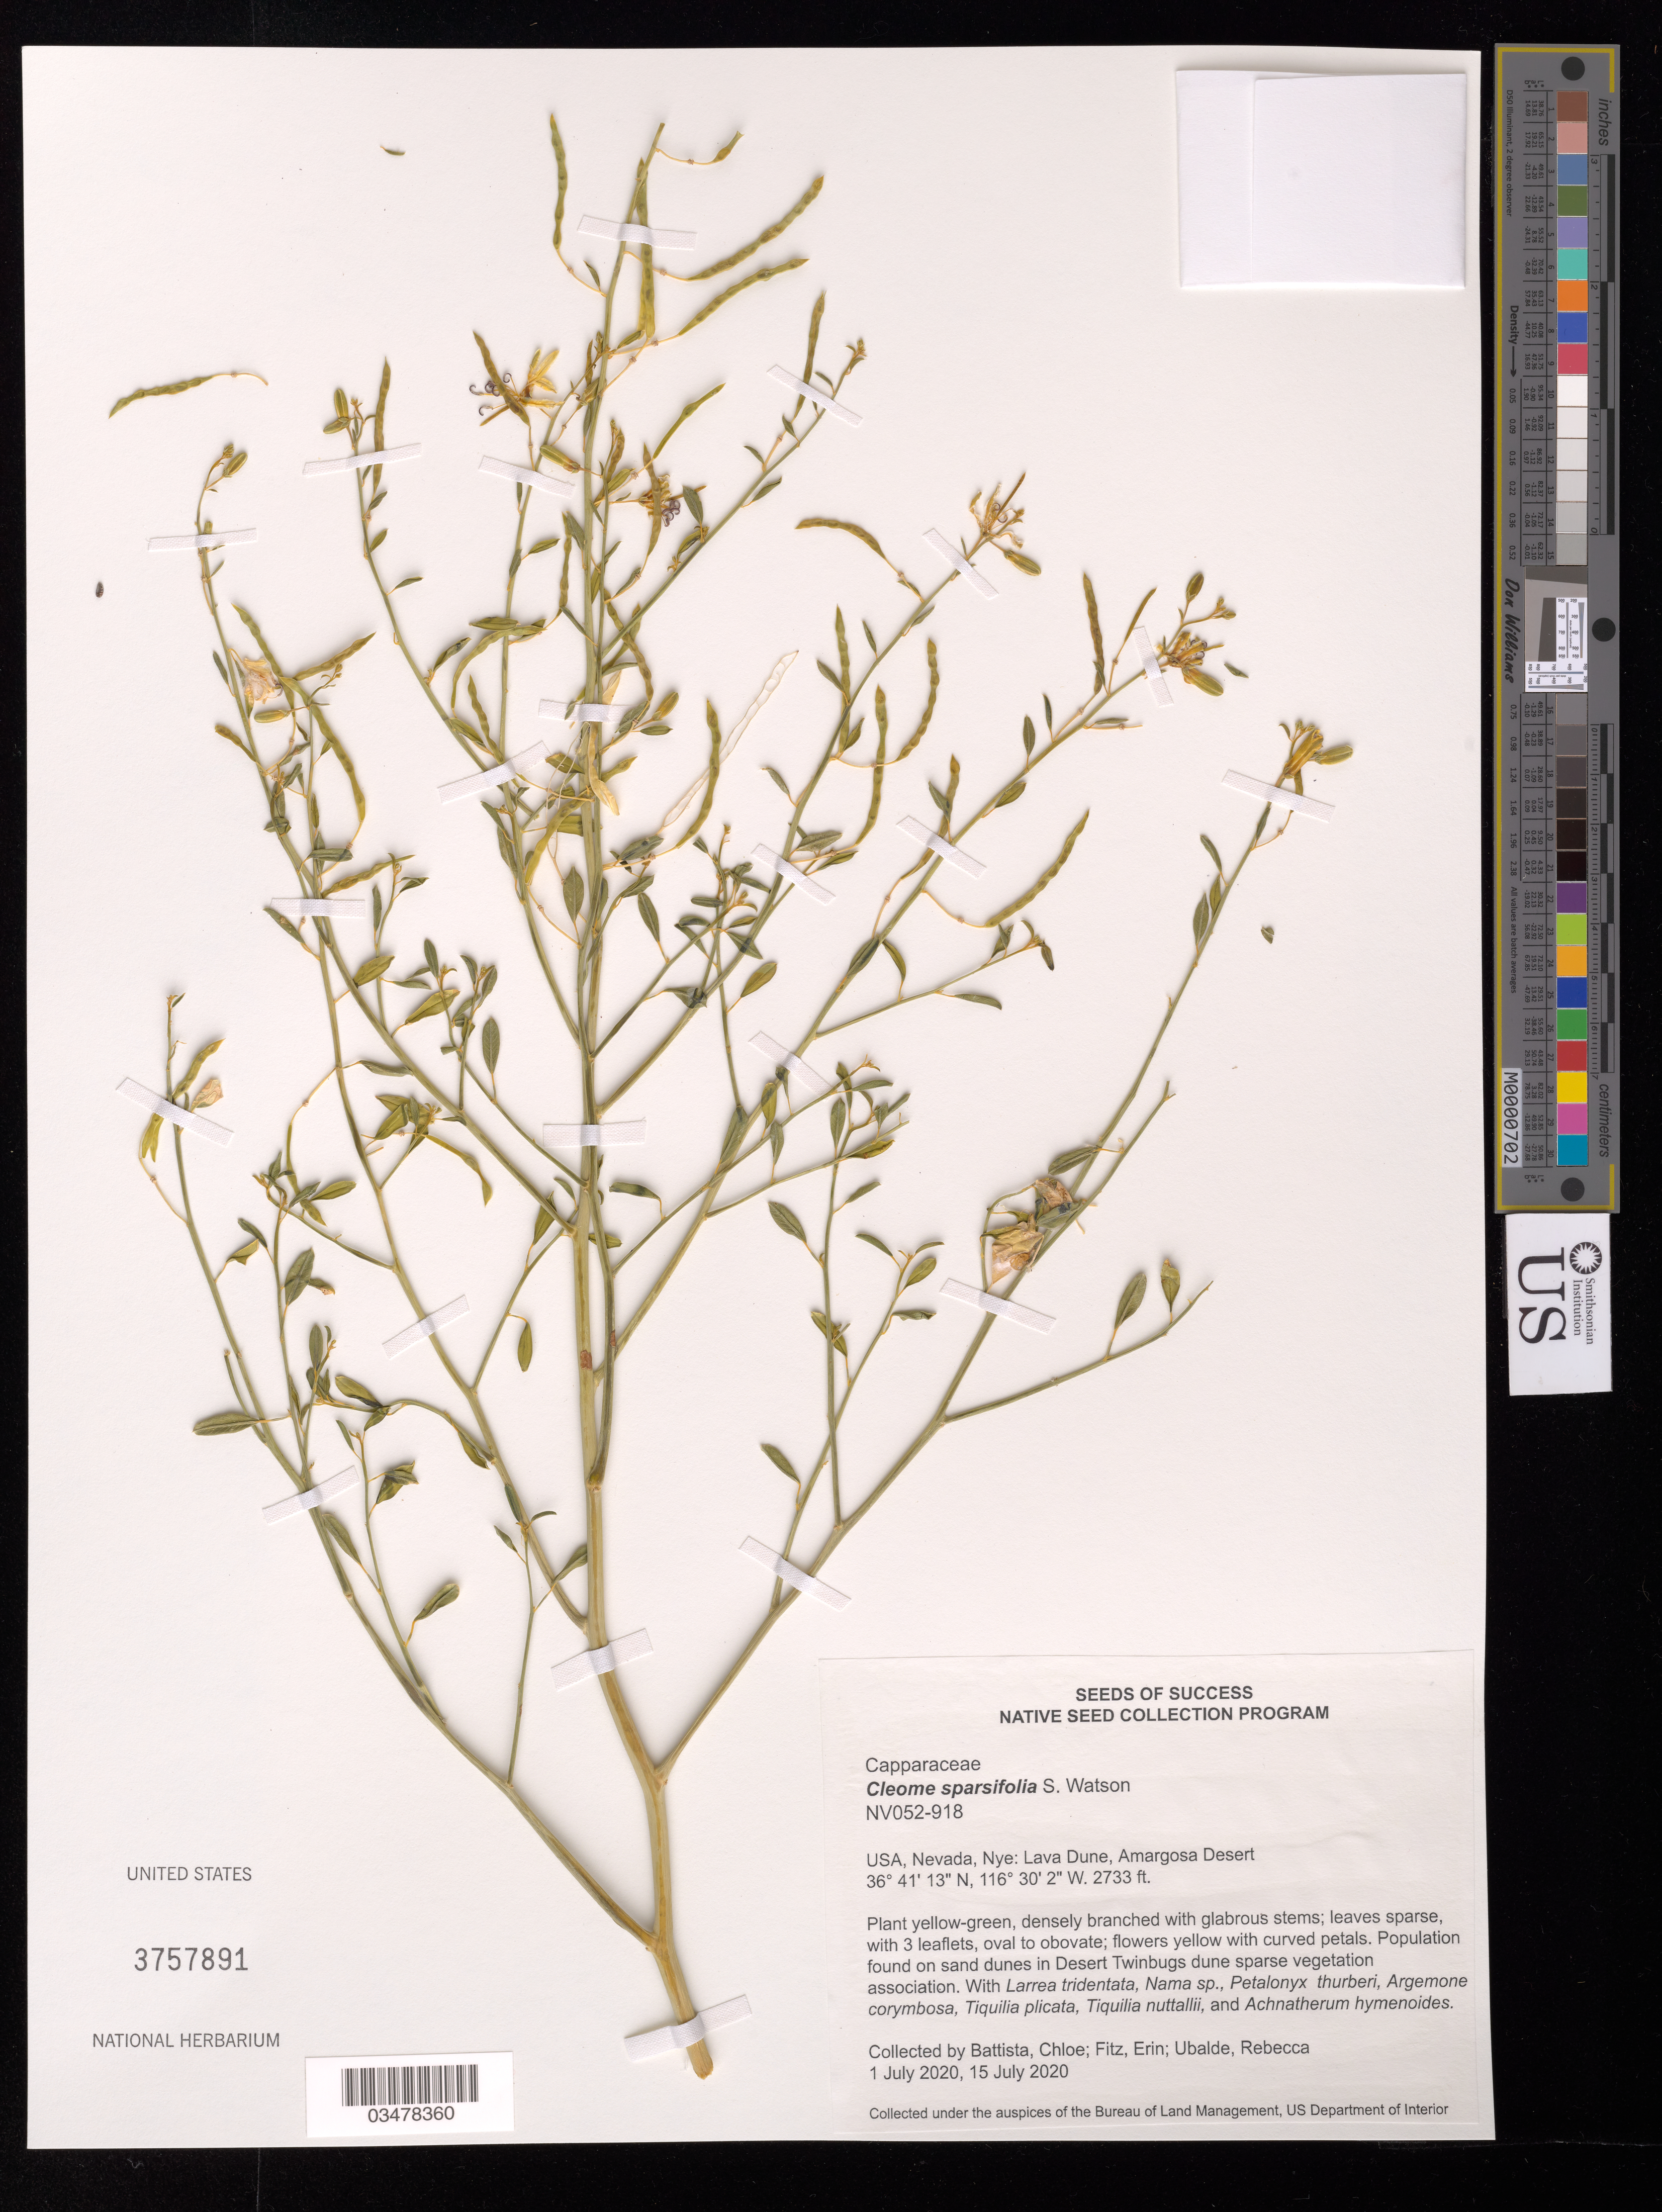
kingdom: Plantae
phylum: Tracheophyta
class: Magnoliopsida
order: Brassicales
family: Cleomaceae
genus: Cleomella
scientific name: Cleomella sparsifolia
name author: (S. Watson) J.C. Hall & Roalson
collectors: C. Battista, E. Fitz & R. Ubalde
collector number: NV052-918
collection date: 2020-07-01,2020-07-15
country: United States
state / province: Nevada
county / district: Nye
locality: Lava Dune, Amargosa Desert.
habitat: Sand dunes in Desert Twinbugs dune sparse vegetation. With Larrea tridentata, Nama sp., Tiquilia plicata, etc.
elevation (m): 833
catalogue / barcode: US 3757891